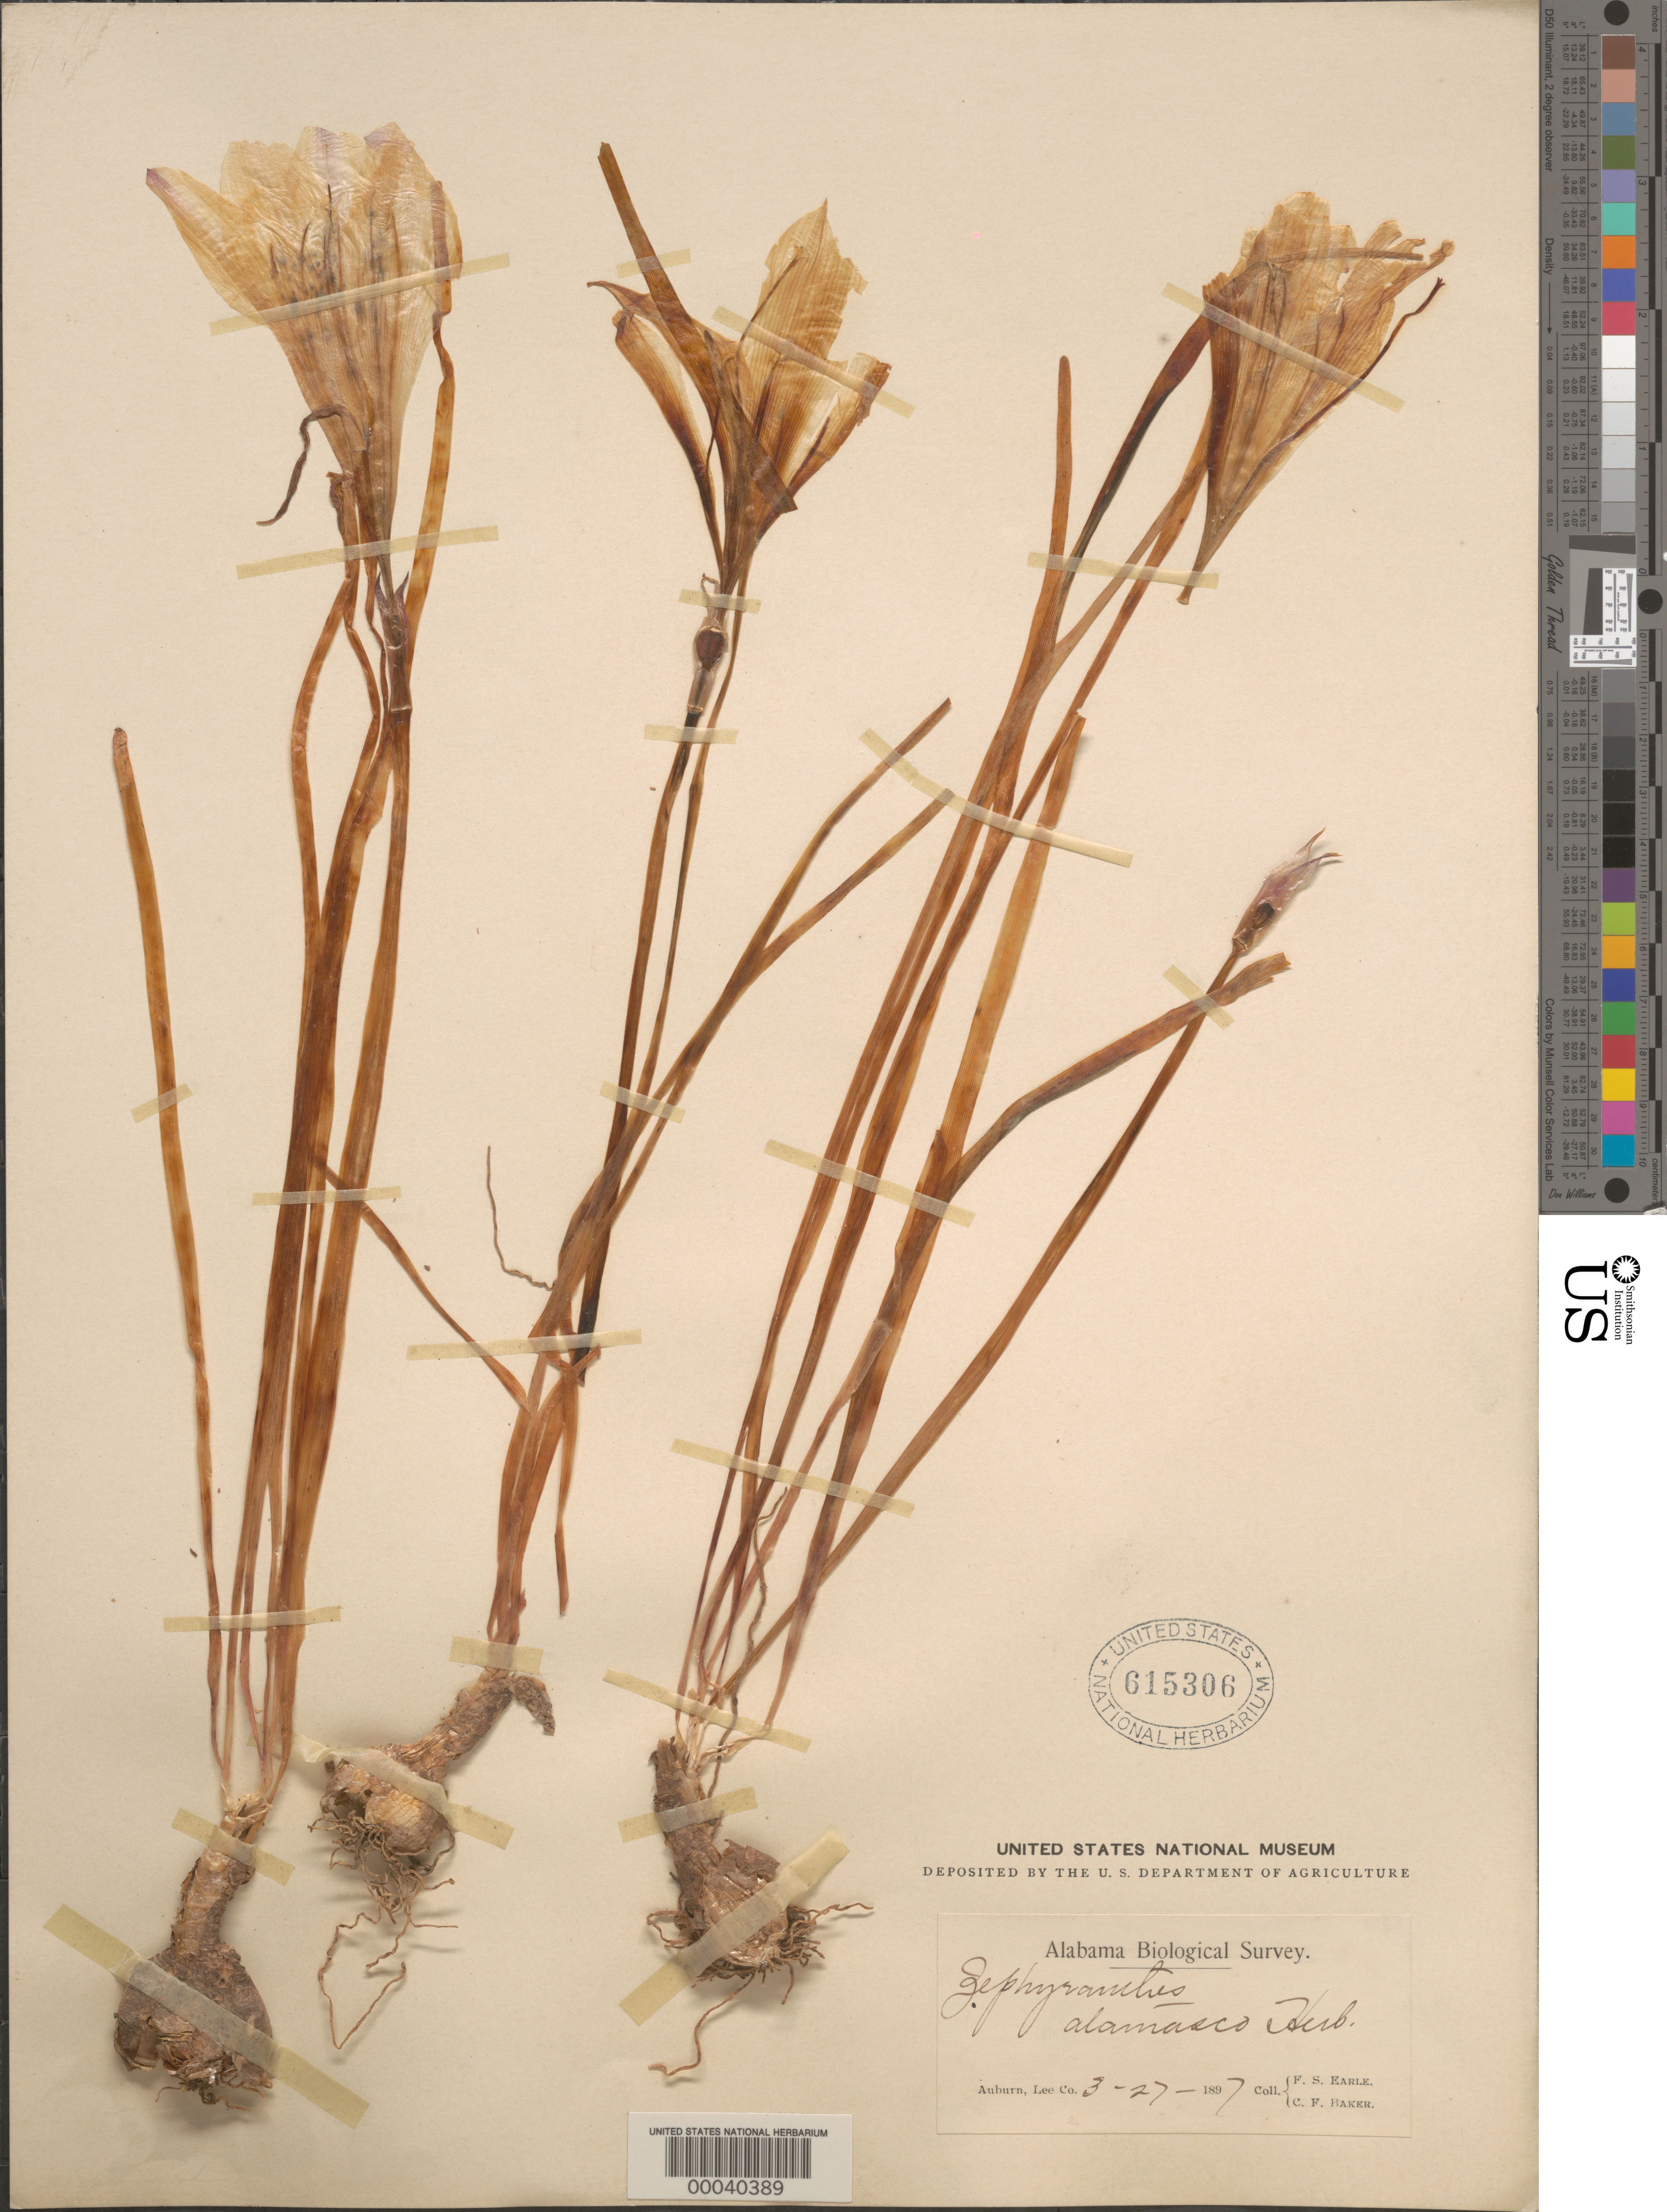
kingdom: Plantae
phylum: Tracheophyta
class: Liliopsida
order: Asparagales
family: Amaryllidaceae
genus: Zephyranthes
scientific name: Zephyranthes atamasco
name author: (L.) Herb.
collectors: F. S. Earle & C. F. Baker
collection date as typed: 27 Mar 1897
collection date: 1897-03-27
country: United States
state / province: Alabama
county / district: Lee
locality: Auburn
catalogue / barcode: US 615306